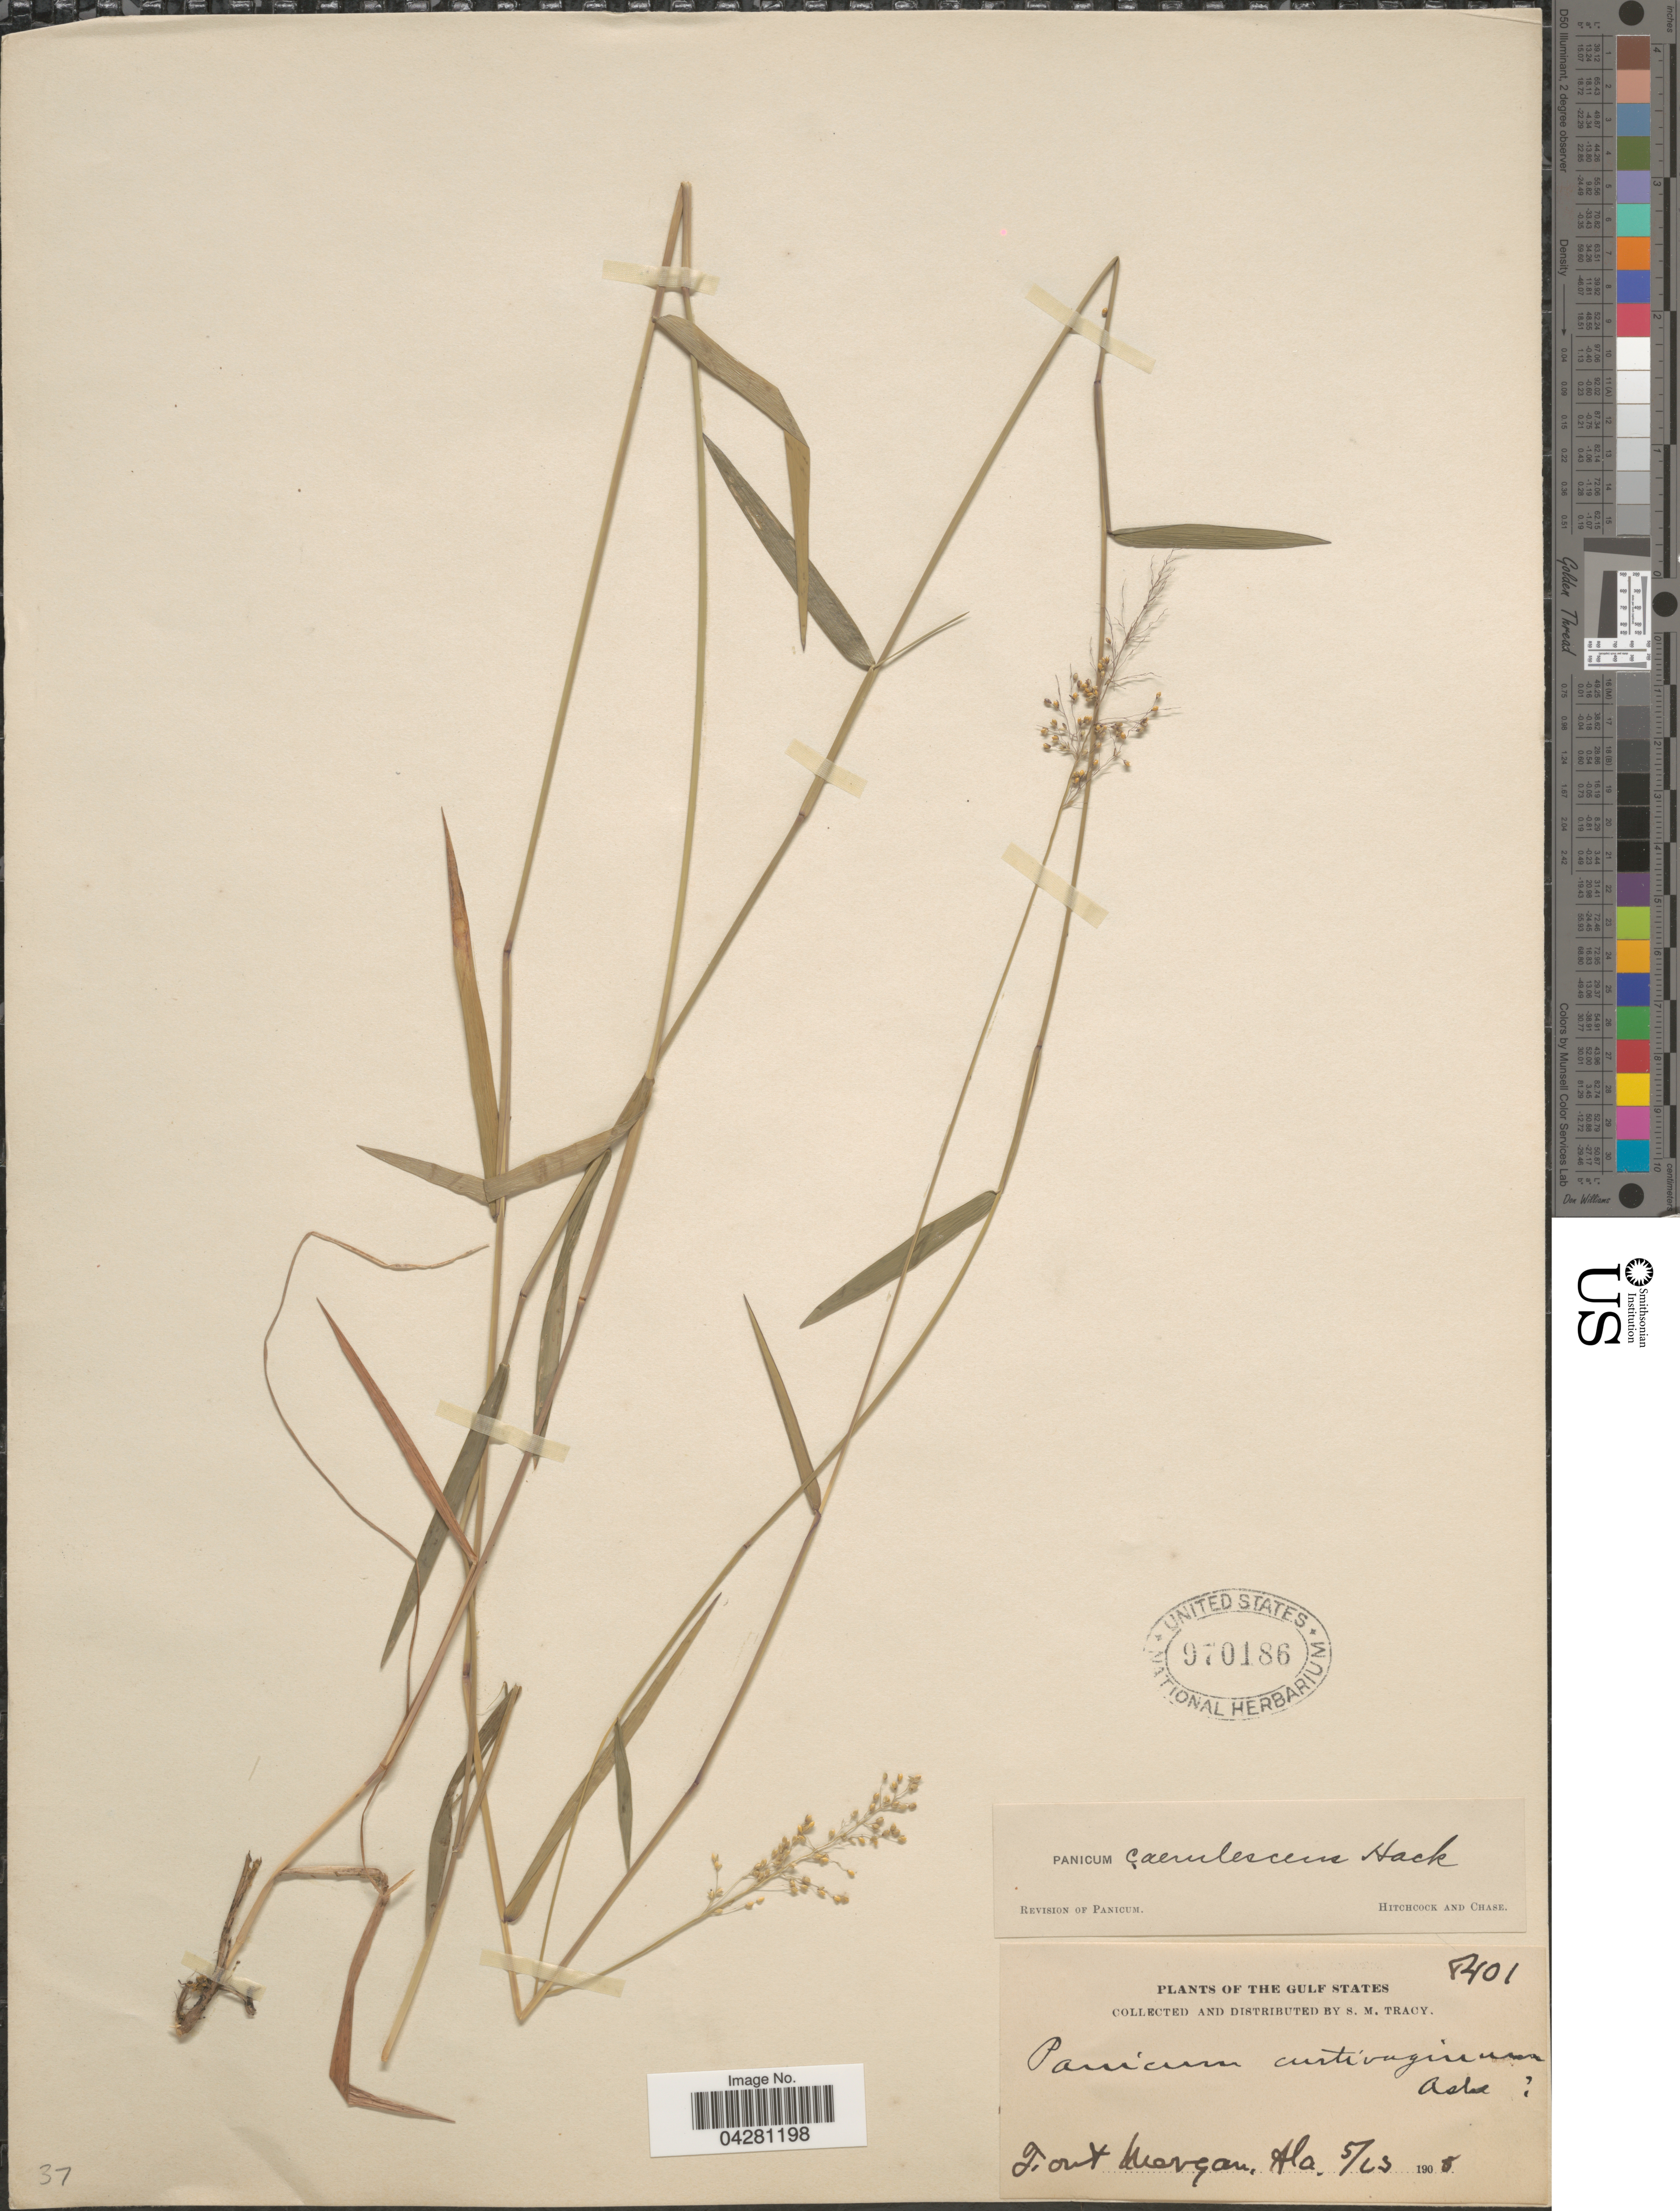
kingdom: Plantae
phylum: Tracheophyta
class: Liliopsida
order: Poales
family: Poaceae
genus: Dichanthelium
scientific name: Dichanthelium dichotomum subsp. roanokense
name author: (Ashe) LeBlond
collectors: S. M. Tracy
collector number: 8401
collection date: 1903-05-23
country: United States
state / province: Alabama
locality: The Gulf States. Fort Morgan.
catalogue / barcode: US 970186